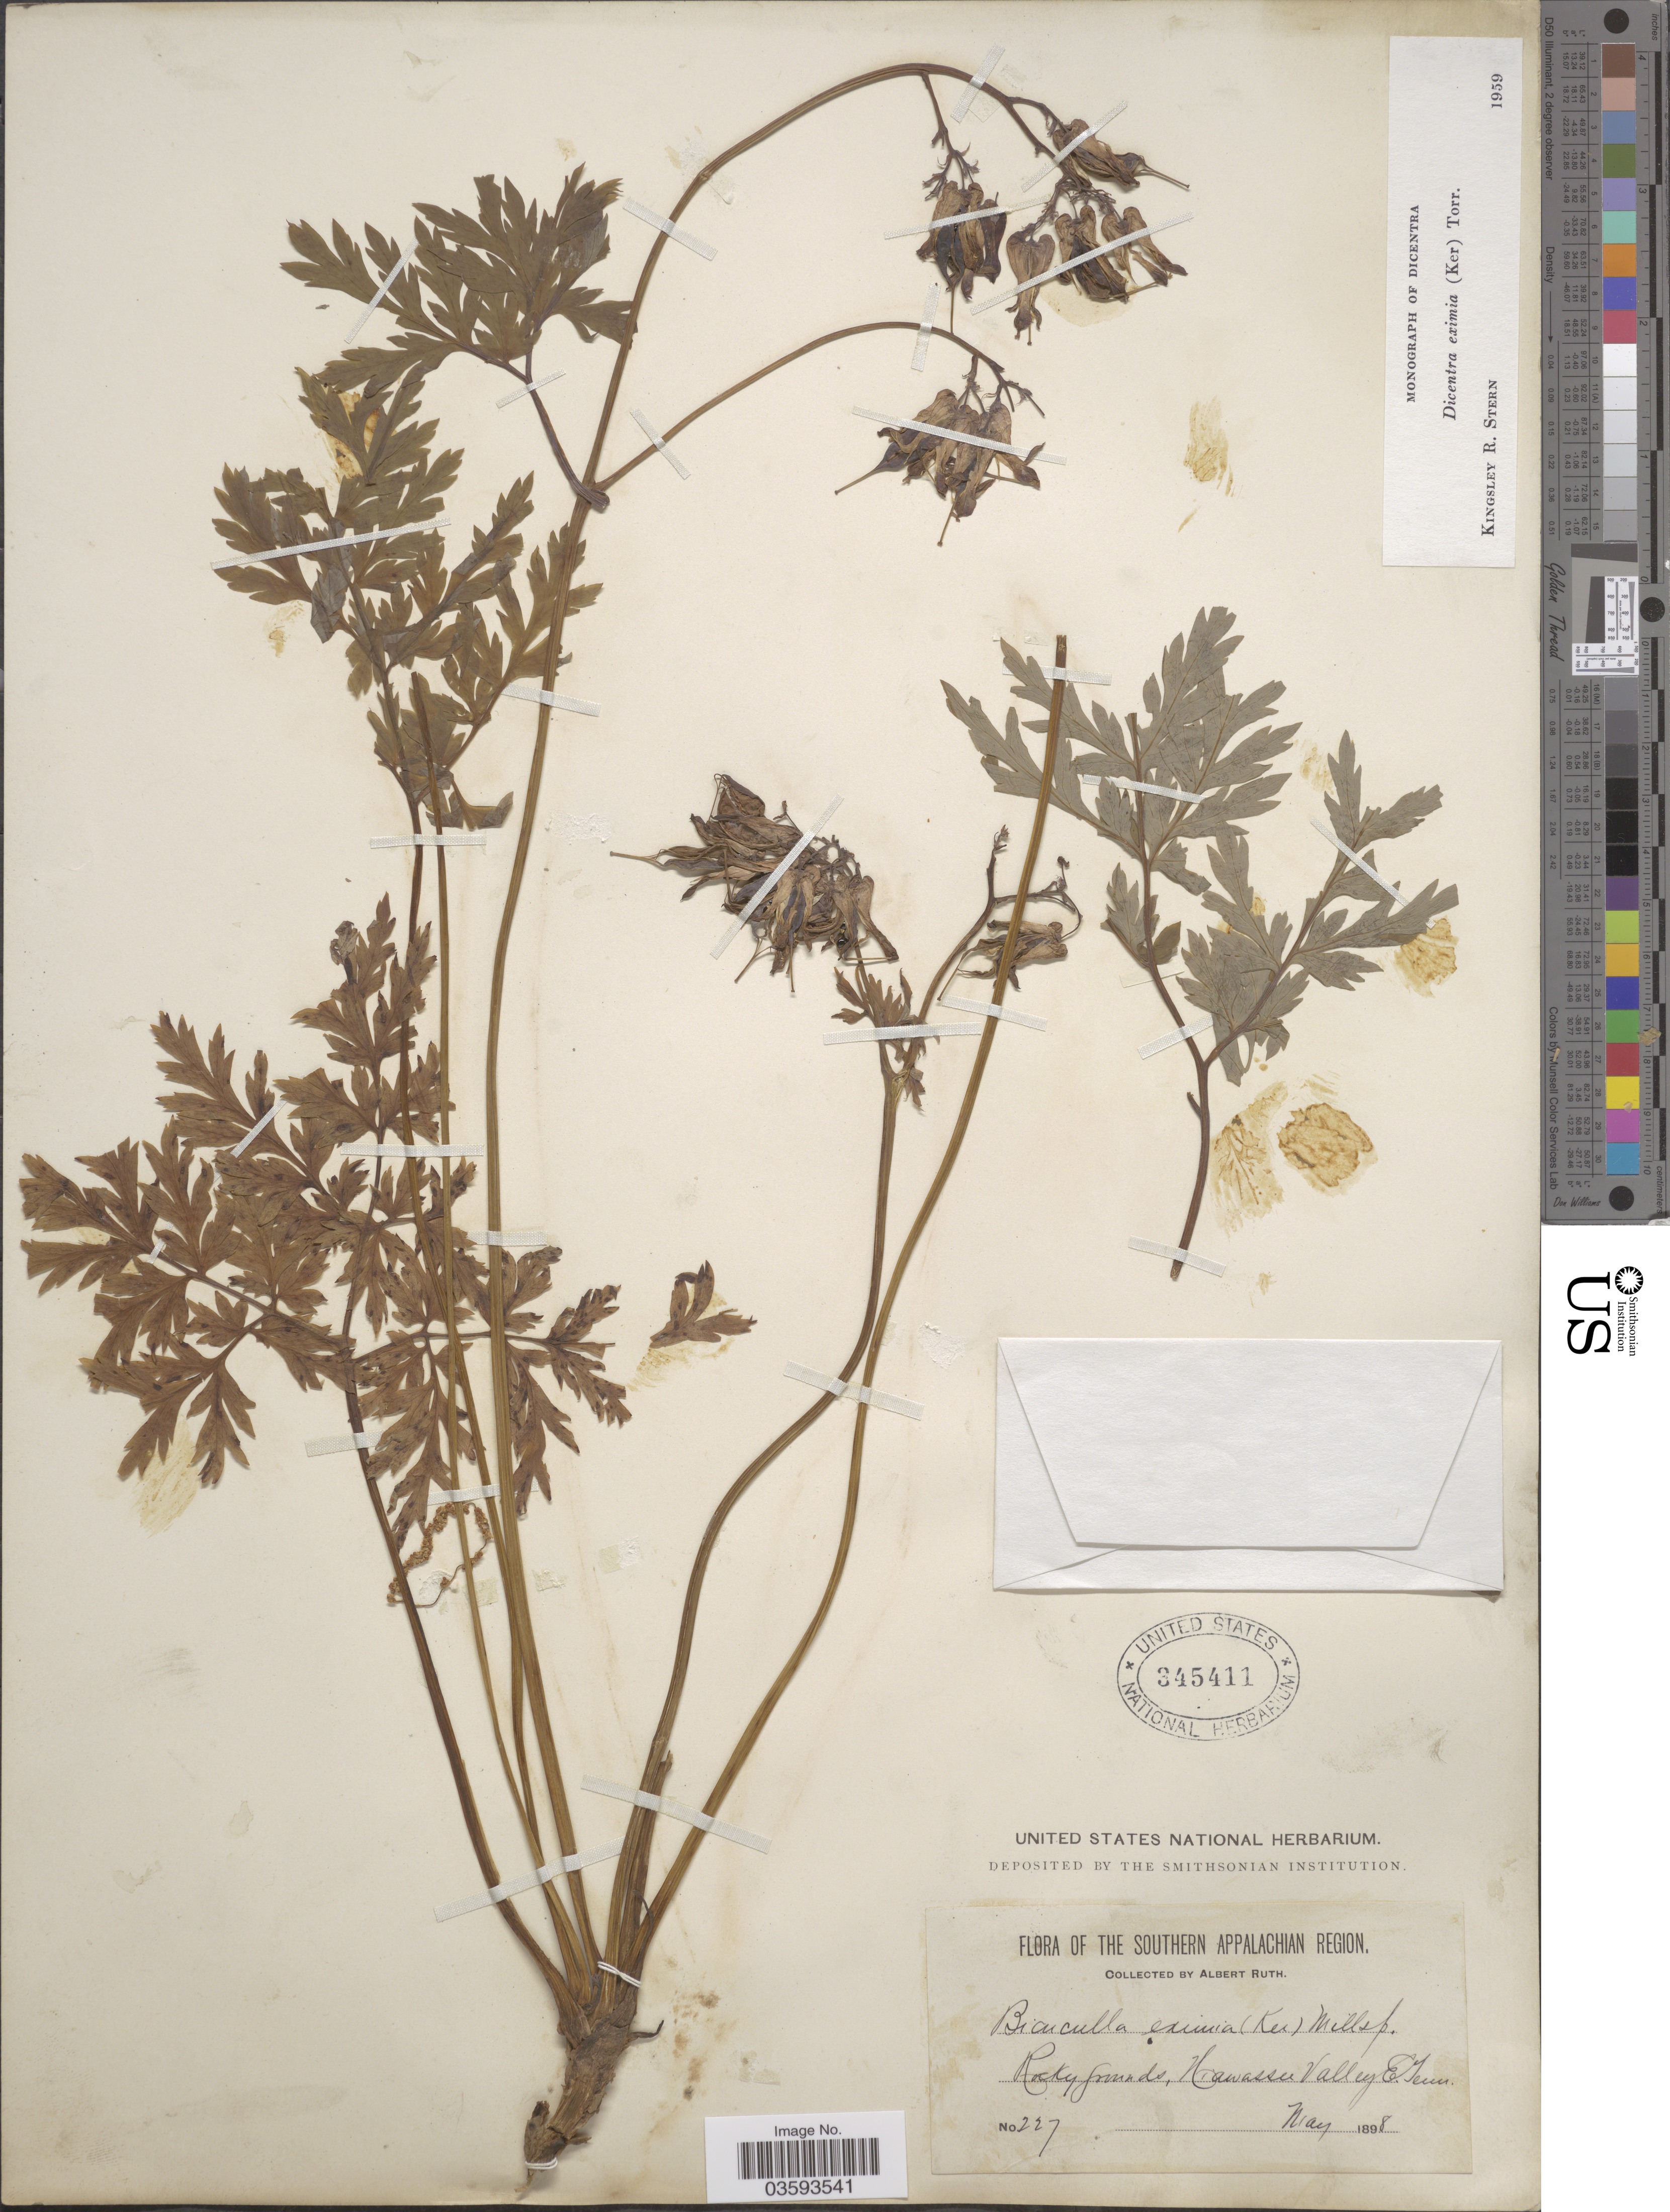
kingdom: Plantae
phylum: Tracheophyta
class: Magnoliopsida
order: Ranunculales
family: Papaveraceae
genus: Dicentra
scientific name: Dicentra eximia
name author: (Ker Gawl.) Torr.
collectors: A. Ruth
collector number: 227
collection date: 1898-05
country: United States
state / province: Tennessee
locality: The Southern Appalachian Region. Rocky grounds, Hiawassee Valley E. Tenn.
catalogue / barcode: US 345411